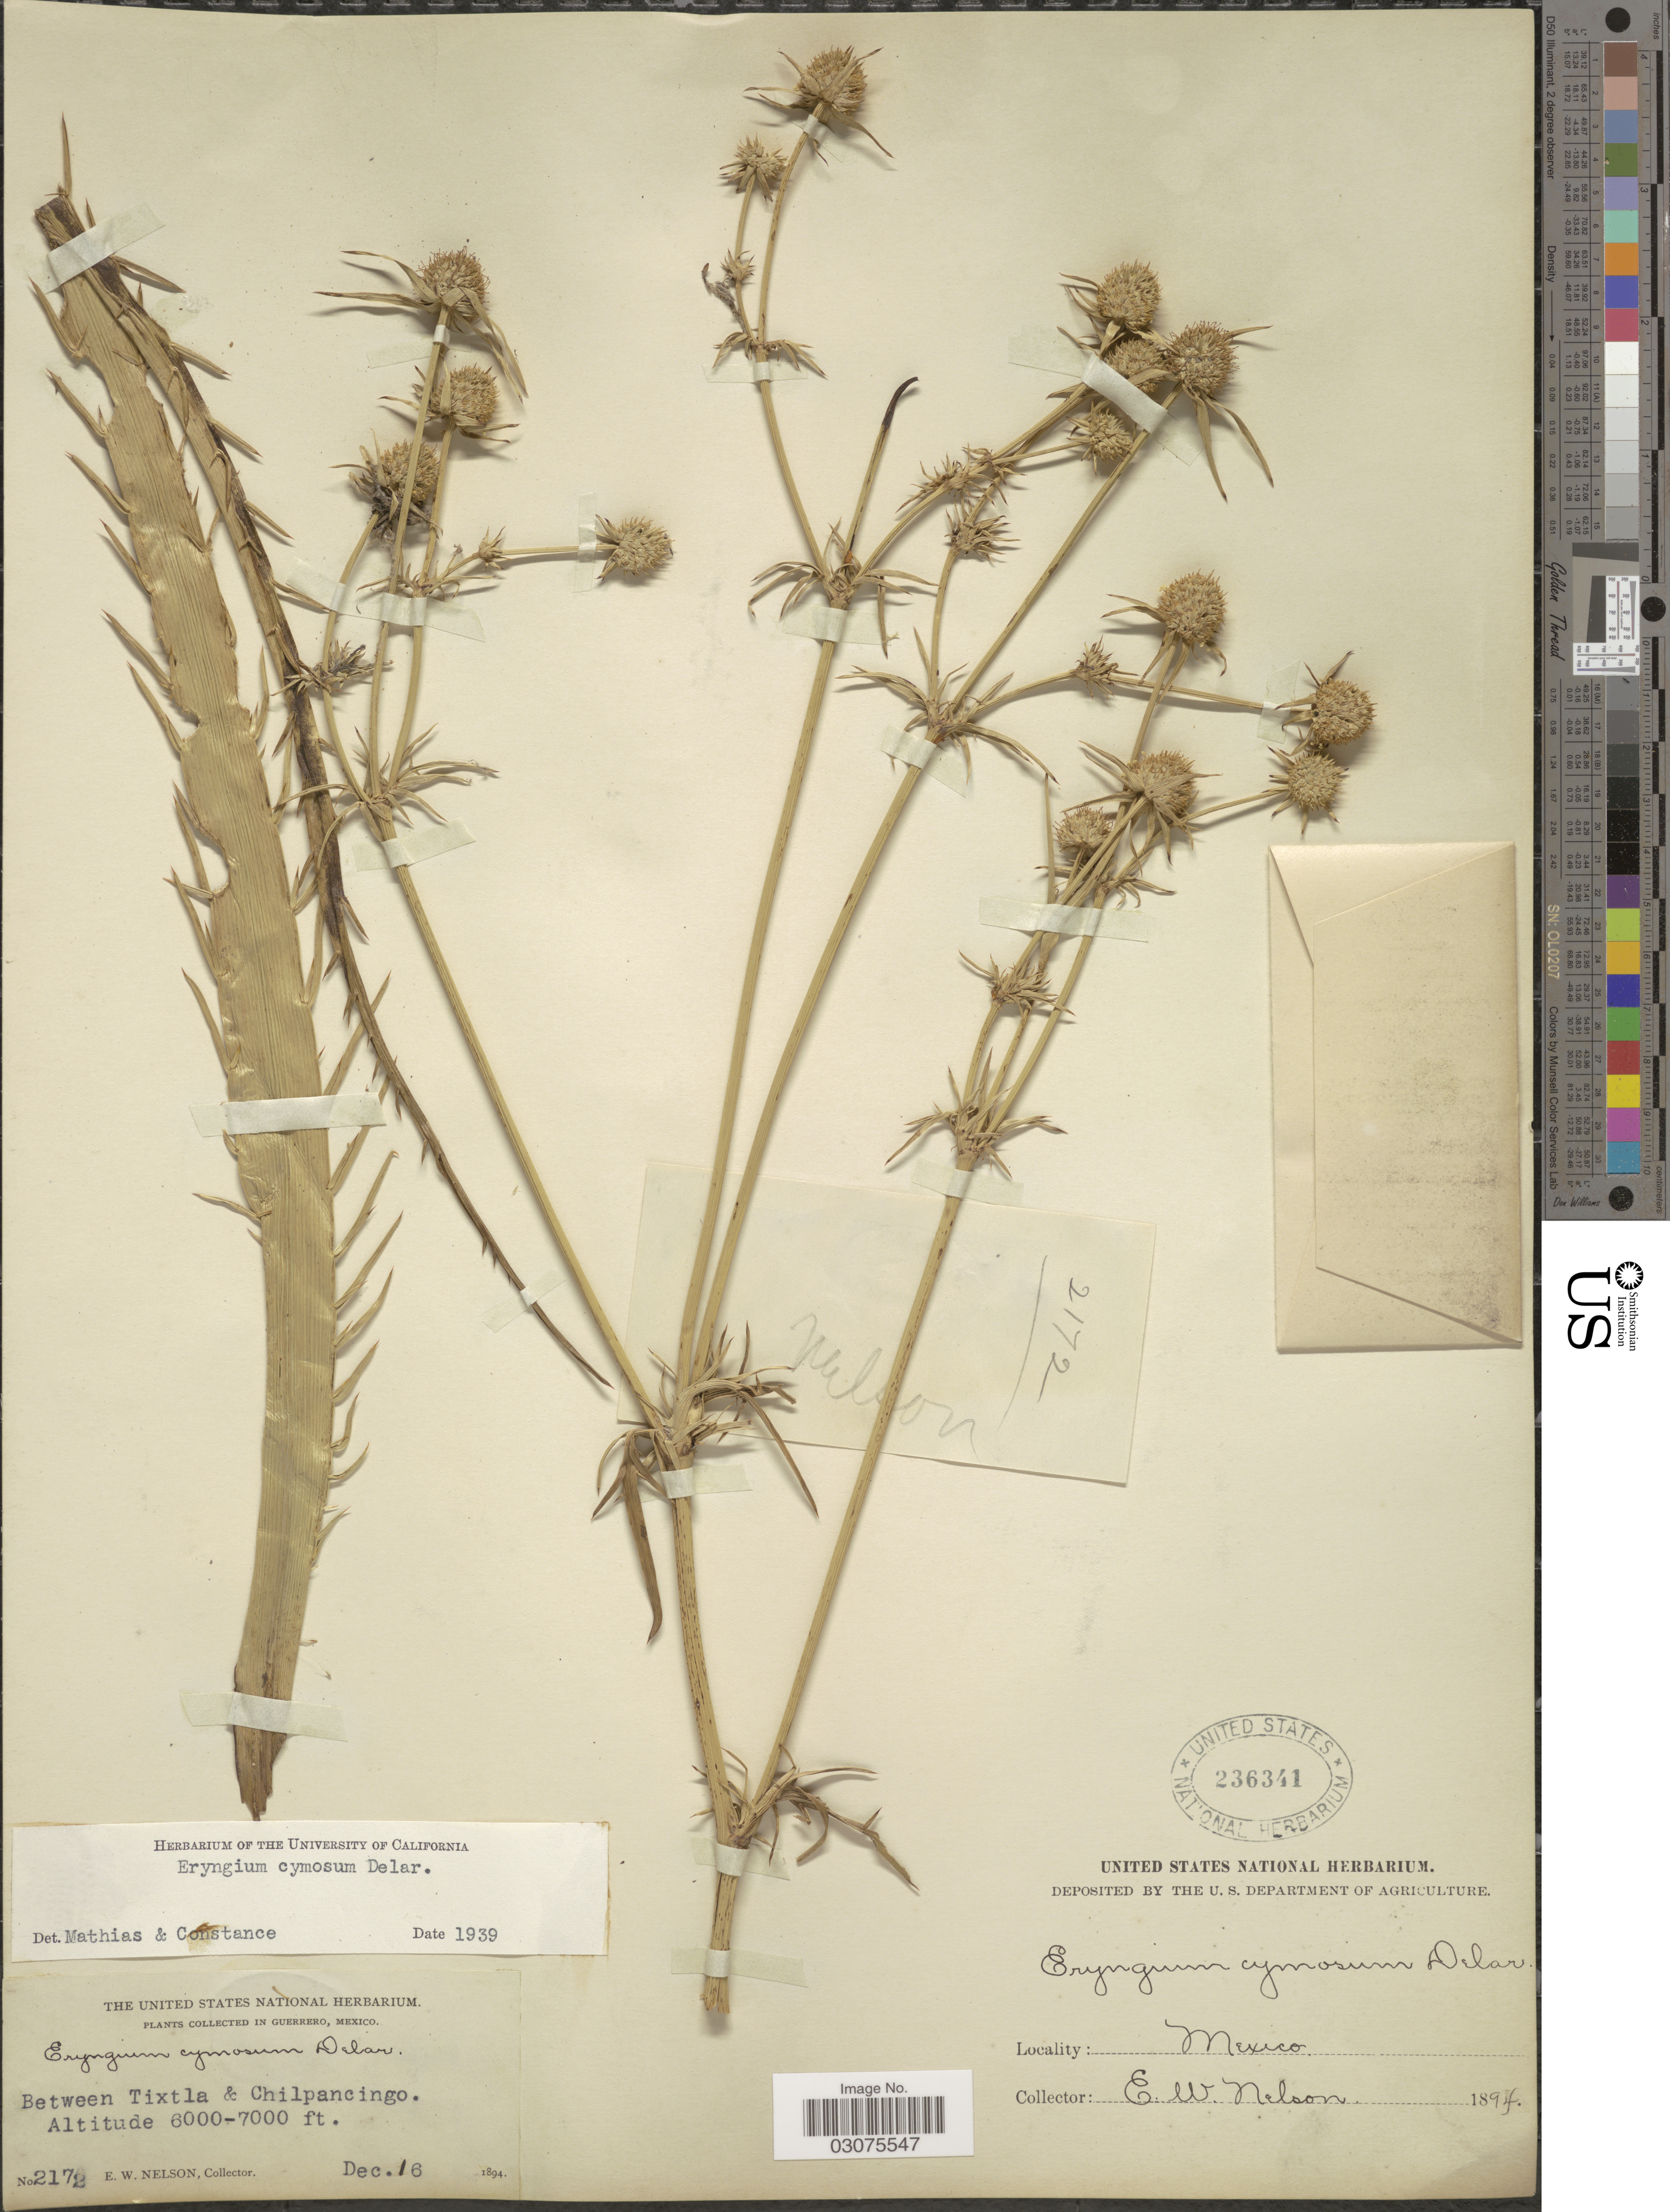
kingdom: Plantae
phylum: Tracheophyta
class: Magnoliopsida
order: Apiales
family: Apiaceae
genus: Eryngium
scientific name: Eryngium cymosum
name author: F. Delaroche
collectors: E. W. Nelson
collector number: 2172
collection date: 1894-12-16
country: Mexico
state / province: Guerrero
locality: Between Tixtla & Chilpancingo.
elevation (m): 1829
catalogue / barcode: US 236341